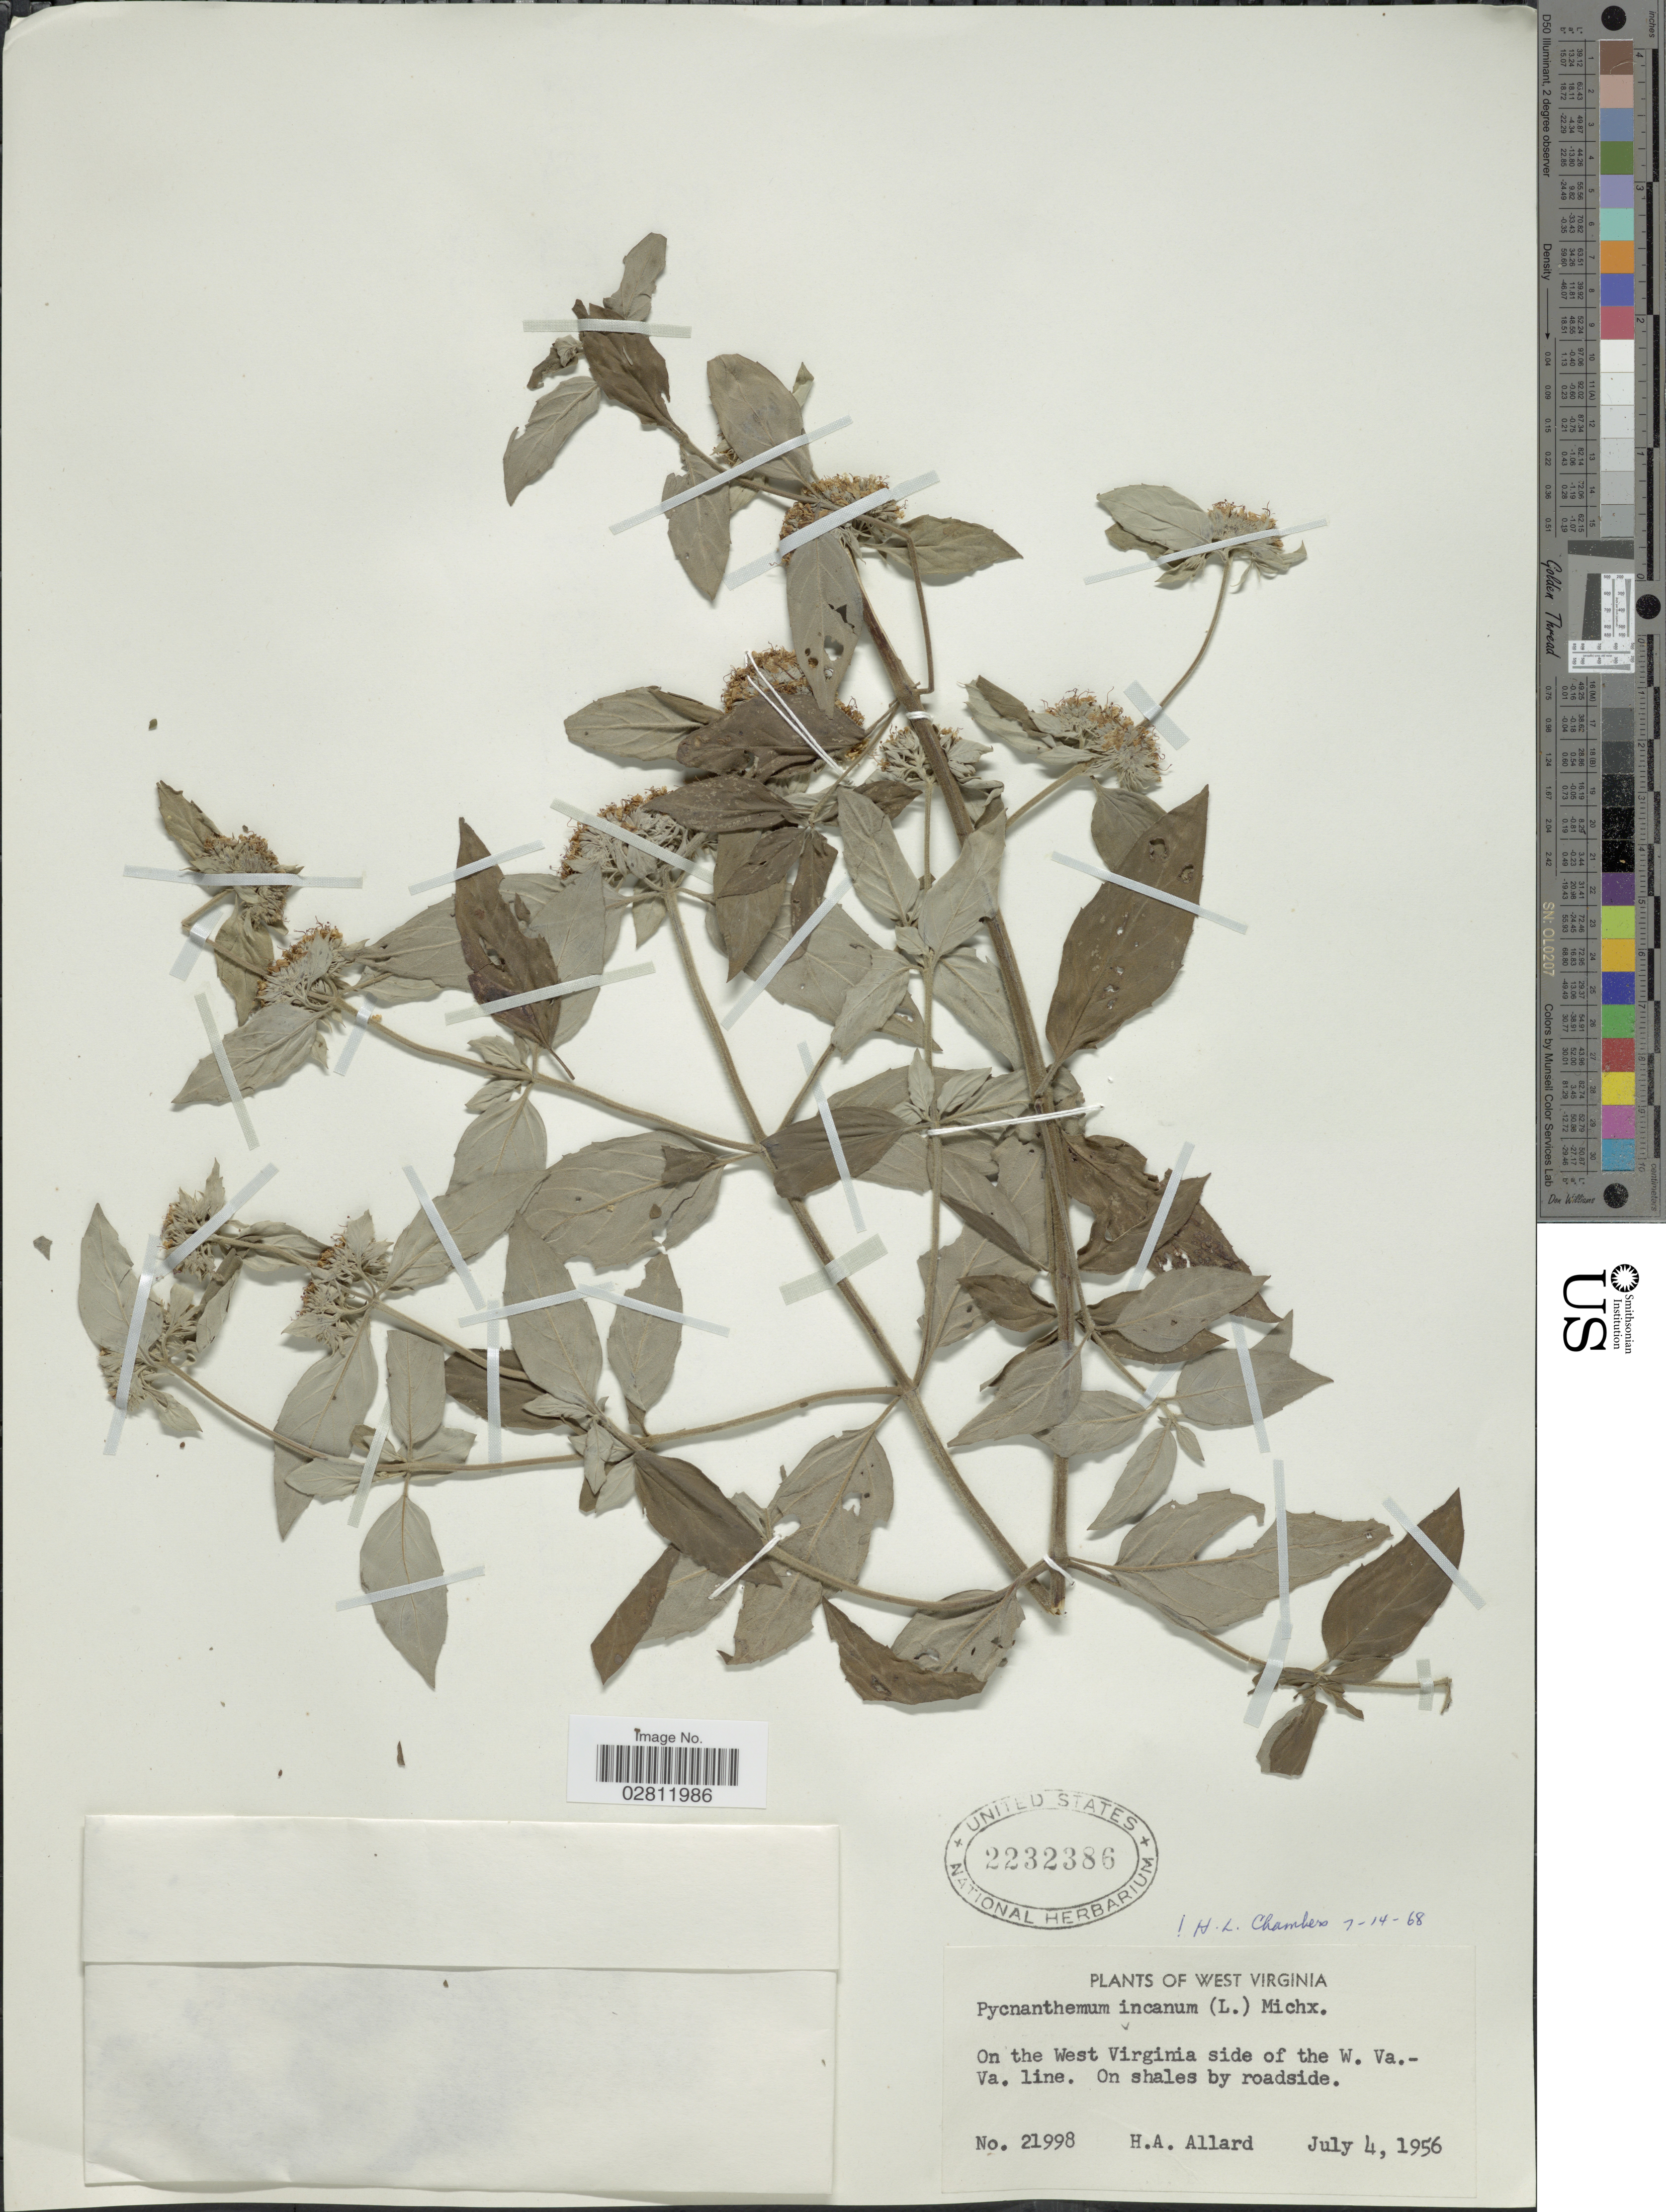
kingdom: Plantae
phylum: Tracheophyta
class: Magnoliopsida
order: Lamiales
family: Lamiaceae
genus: Pycnanthemum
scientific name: Pycnanthemum incanum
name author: (L.) Michx.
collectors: H. A. Allard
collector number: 21998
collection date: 1956-07-04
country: United States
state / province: West Virginia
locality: On the West Virginia side of the W. Va.-Va. line.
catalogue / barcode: US 2232386